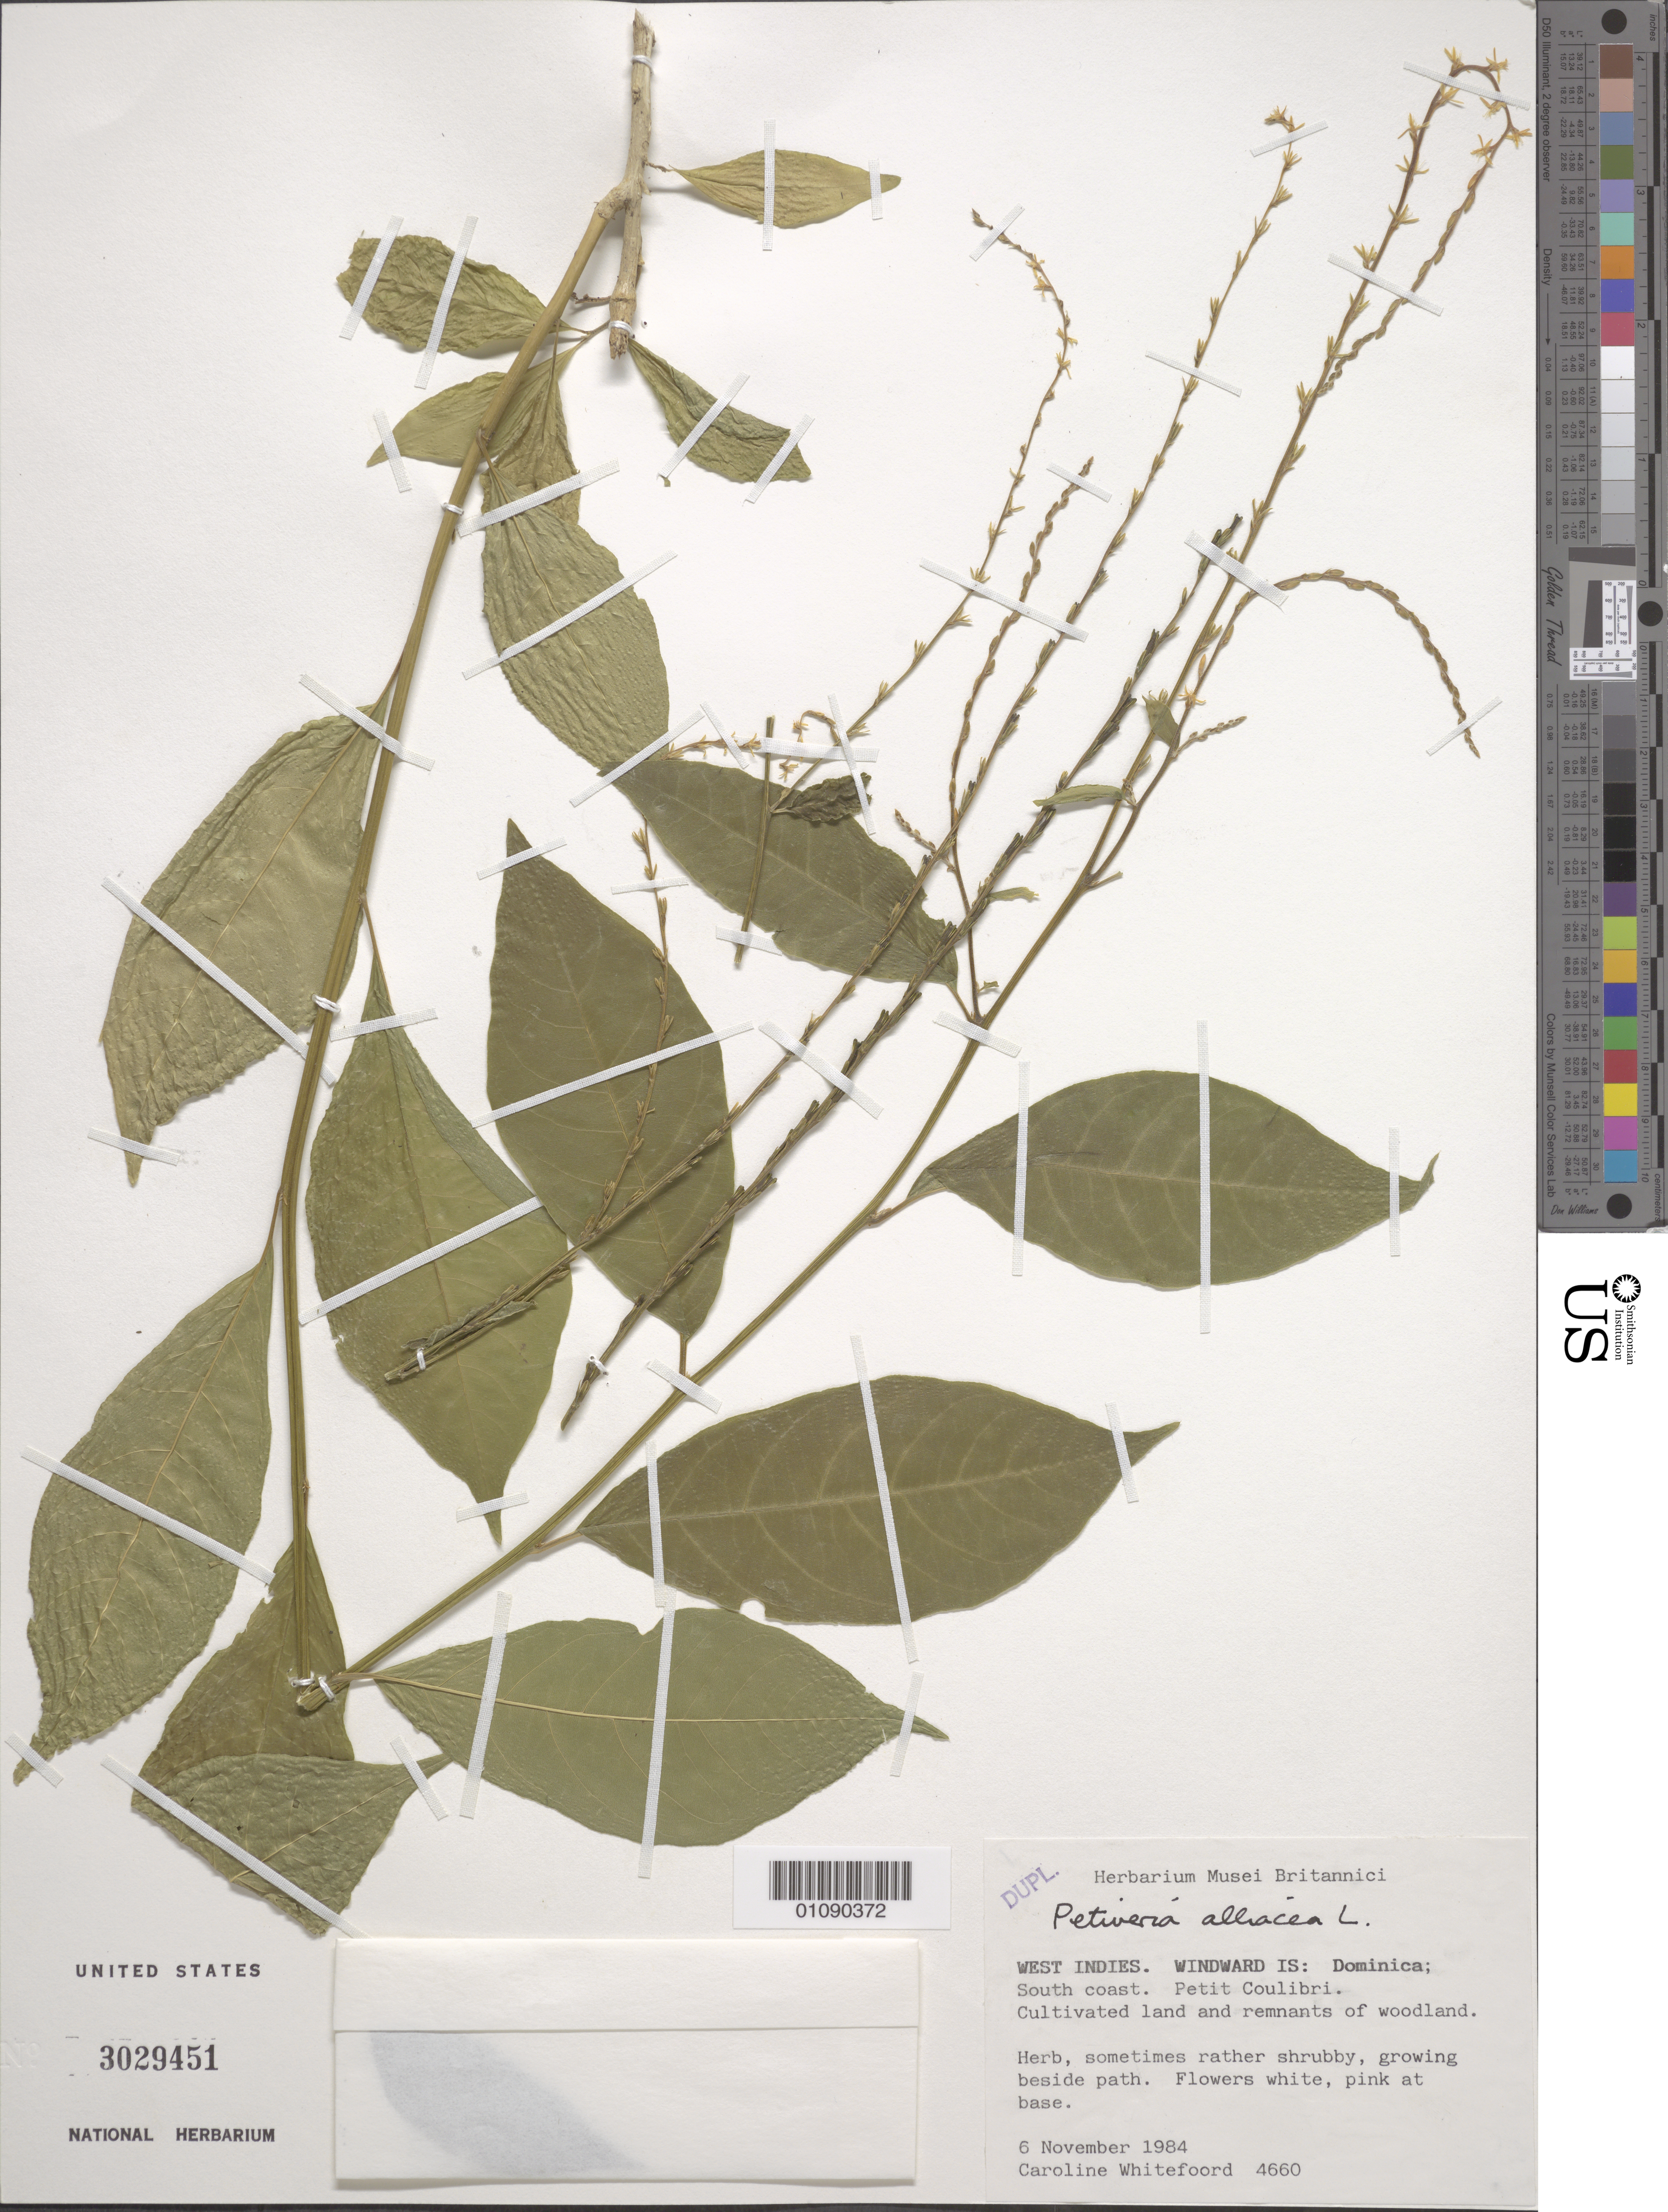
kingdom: Plantae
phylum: Tracheophyta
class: Magnoliopsida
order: Caryophyllales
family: Phytolaccaceae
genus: Petiveria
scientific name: Petiveria alliacea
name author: L.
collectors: C. Whitefoord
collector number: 4660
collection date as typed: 05 Nov 1984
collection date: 1984-11-05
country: Dominica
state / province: St. Mark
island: Dominica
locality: Petit Coulibri. S coast.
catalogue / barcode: US 3029451